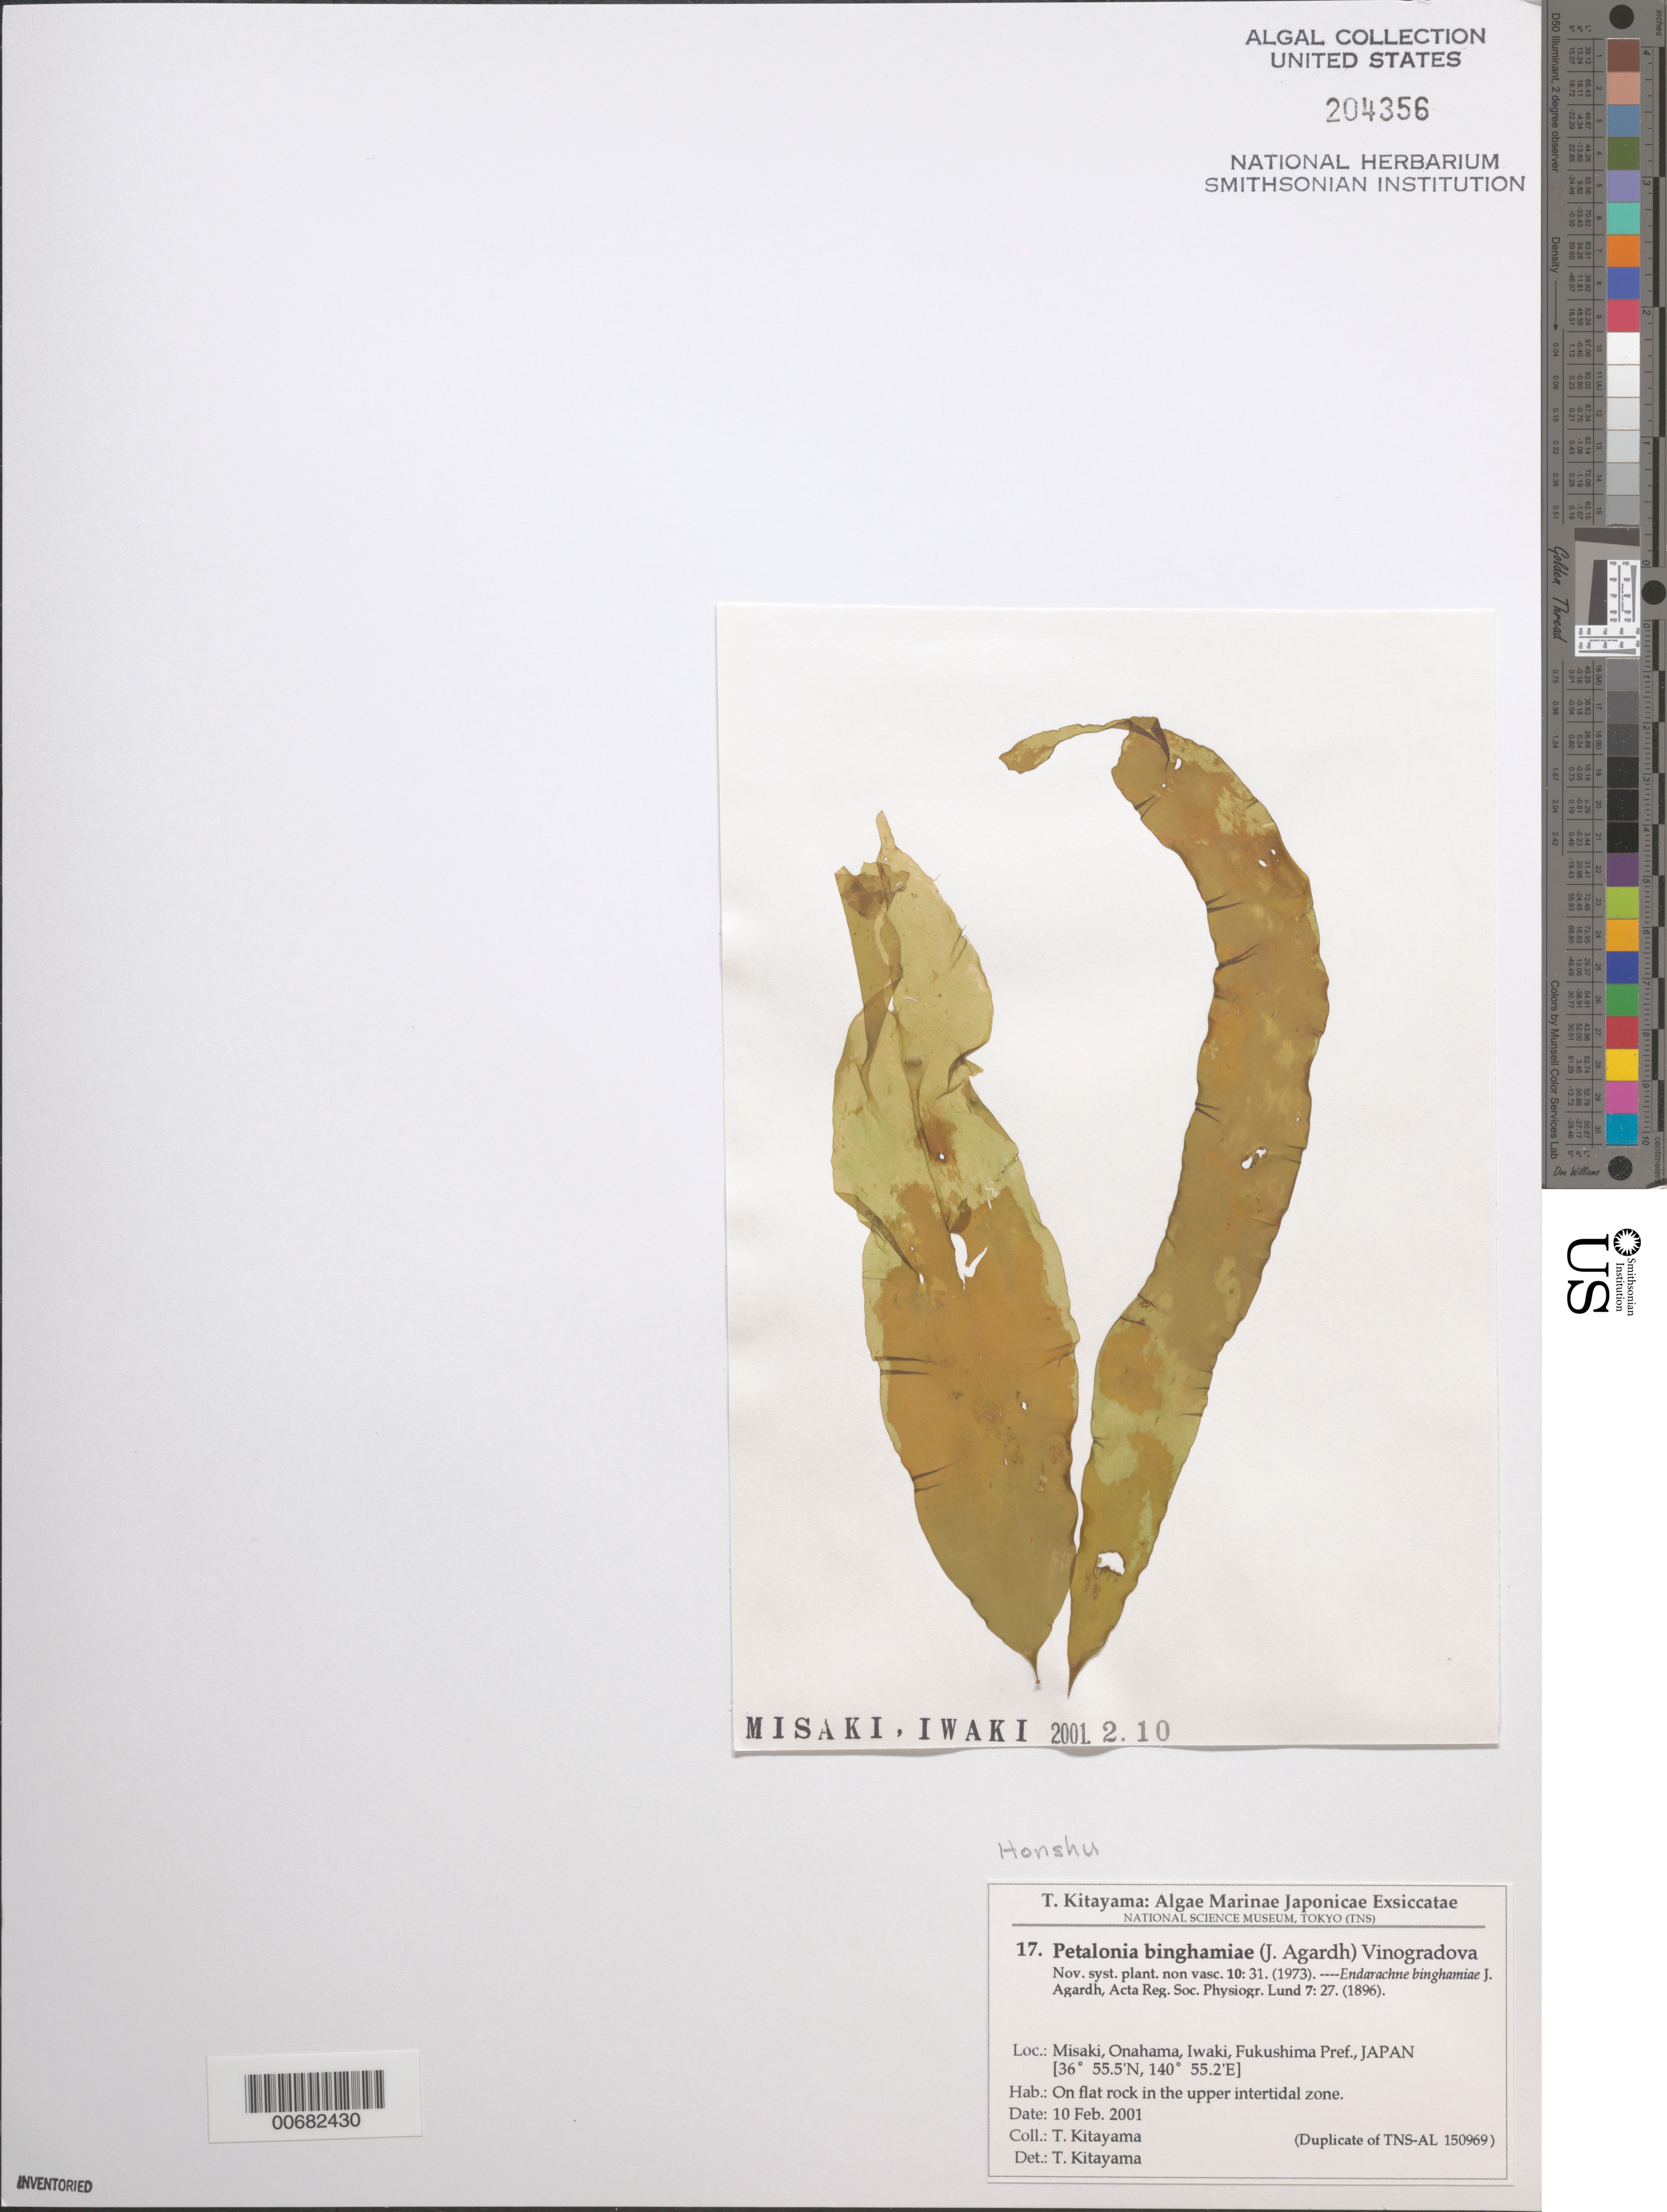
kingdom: Chromista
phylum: Ochrophyta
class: Phaeophyceae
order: Scytosiphonales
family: Scytosiphonaceae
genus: Petalonia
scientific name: Petalonia binghamiae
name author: (J. Agardh) K.L.Vinogr.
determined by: Kitayama, T.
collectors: T. Kitayama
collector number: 17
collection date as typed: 10 Feb 2001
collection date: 2001-02-10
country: Japan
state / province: Hukusima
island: Honshu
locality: Misaki, Onahama, Iwaki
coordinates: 36 55.5' N, 140 55.2' E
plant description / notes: Kitayama, T., Algae Marinae Japonicae Exsiccatae, Fasc. I (Nos. 1-25)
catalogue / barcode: US 204356